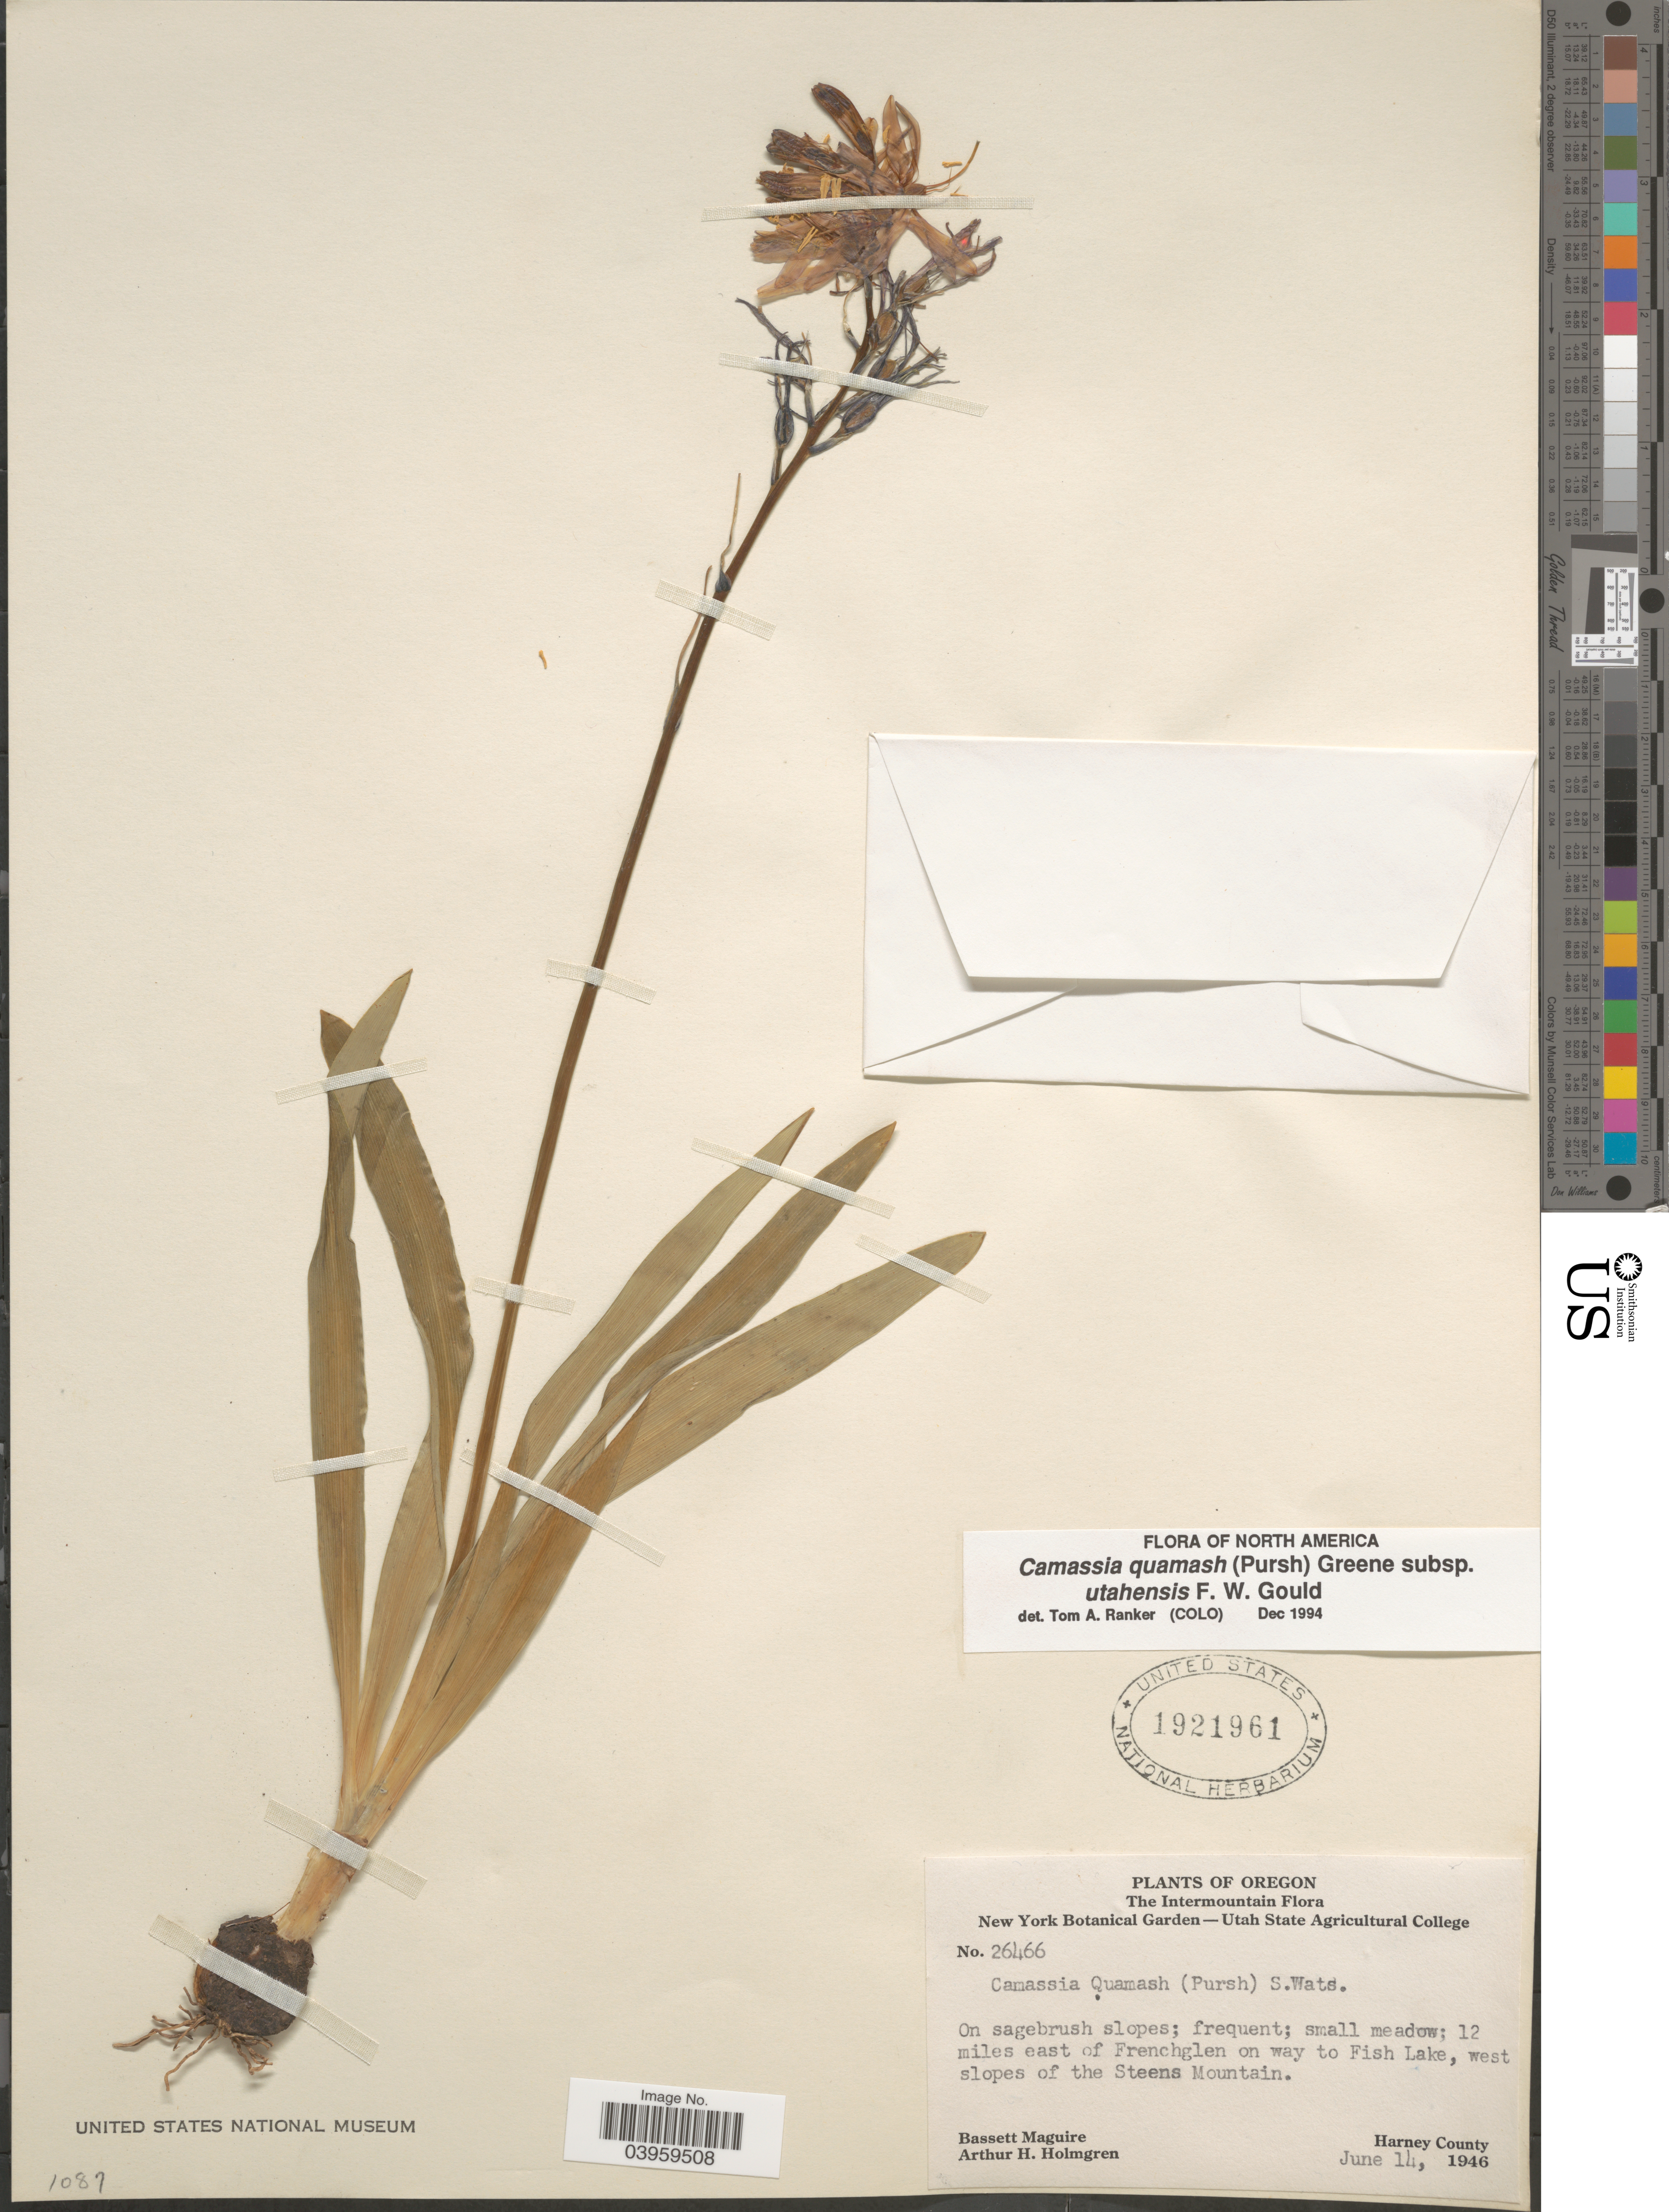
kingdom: Plantae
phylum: Tracheophyta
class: Liliopsida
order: Asparagales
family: Asparagaceae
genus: Camassia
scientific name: Camassia quamash subsp. utahensis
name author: Gould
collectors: B. Maguire & A. H. Holmgren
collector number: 26466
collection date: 1946-06-14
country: United States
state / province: Oregon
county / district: Harney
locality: The Intermountain. On sagebrush slopes; small meadow; 12 miles east of Frenchglen on way to Fish Lake, west slopes of the Steens Mountain. Harney County.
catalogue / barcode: US 1921961